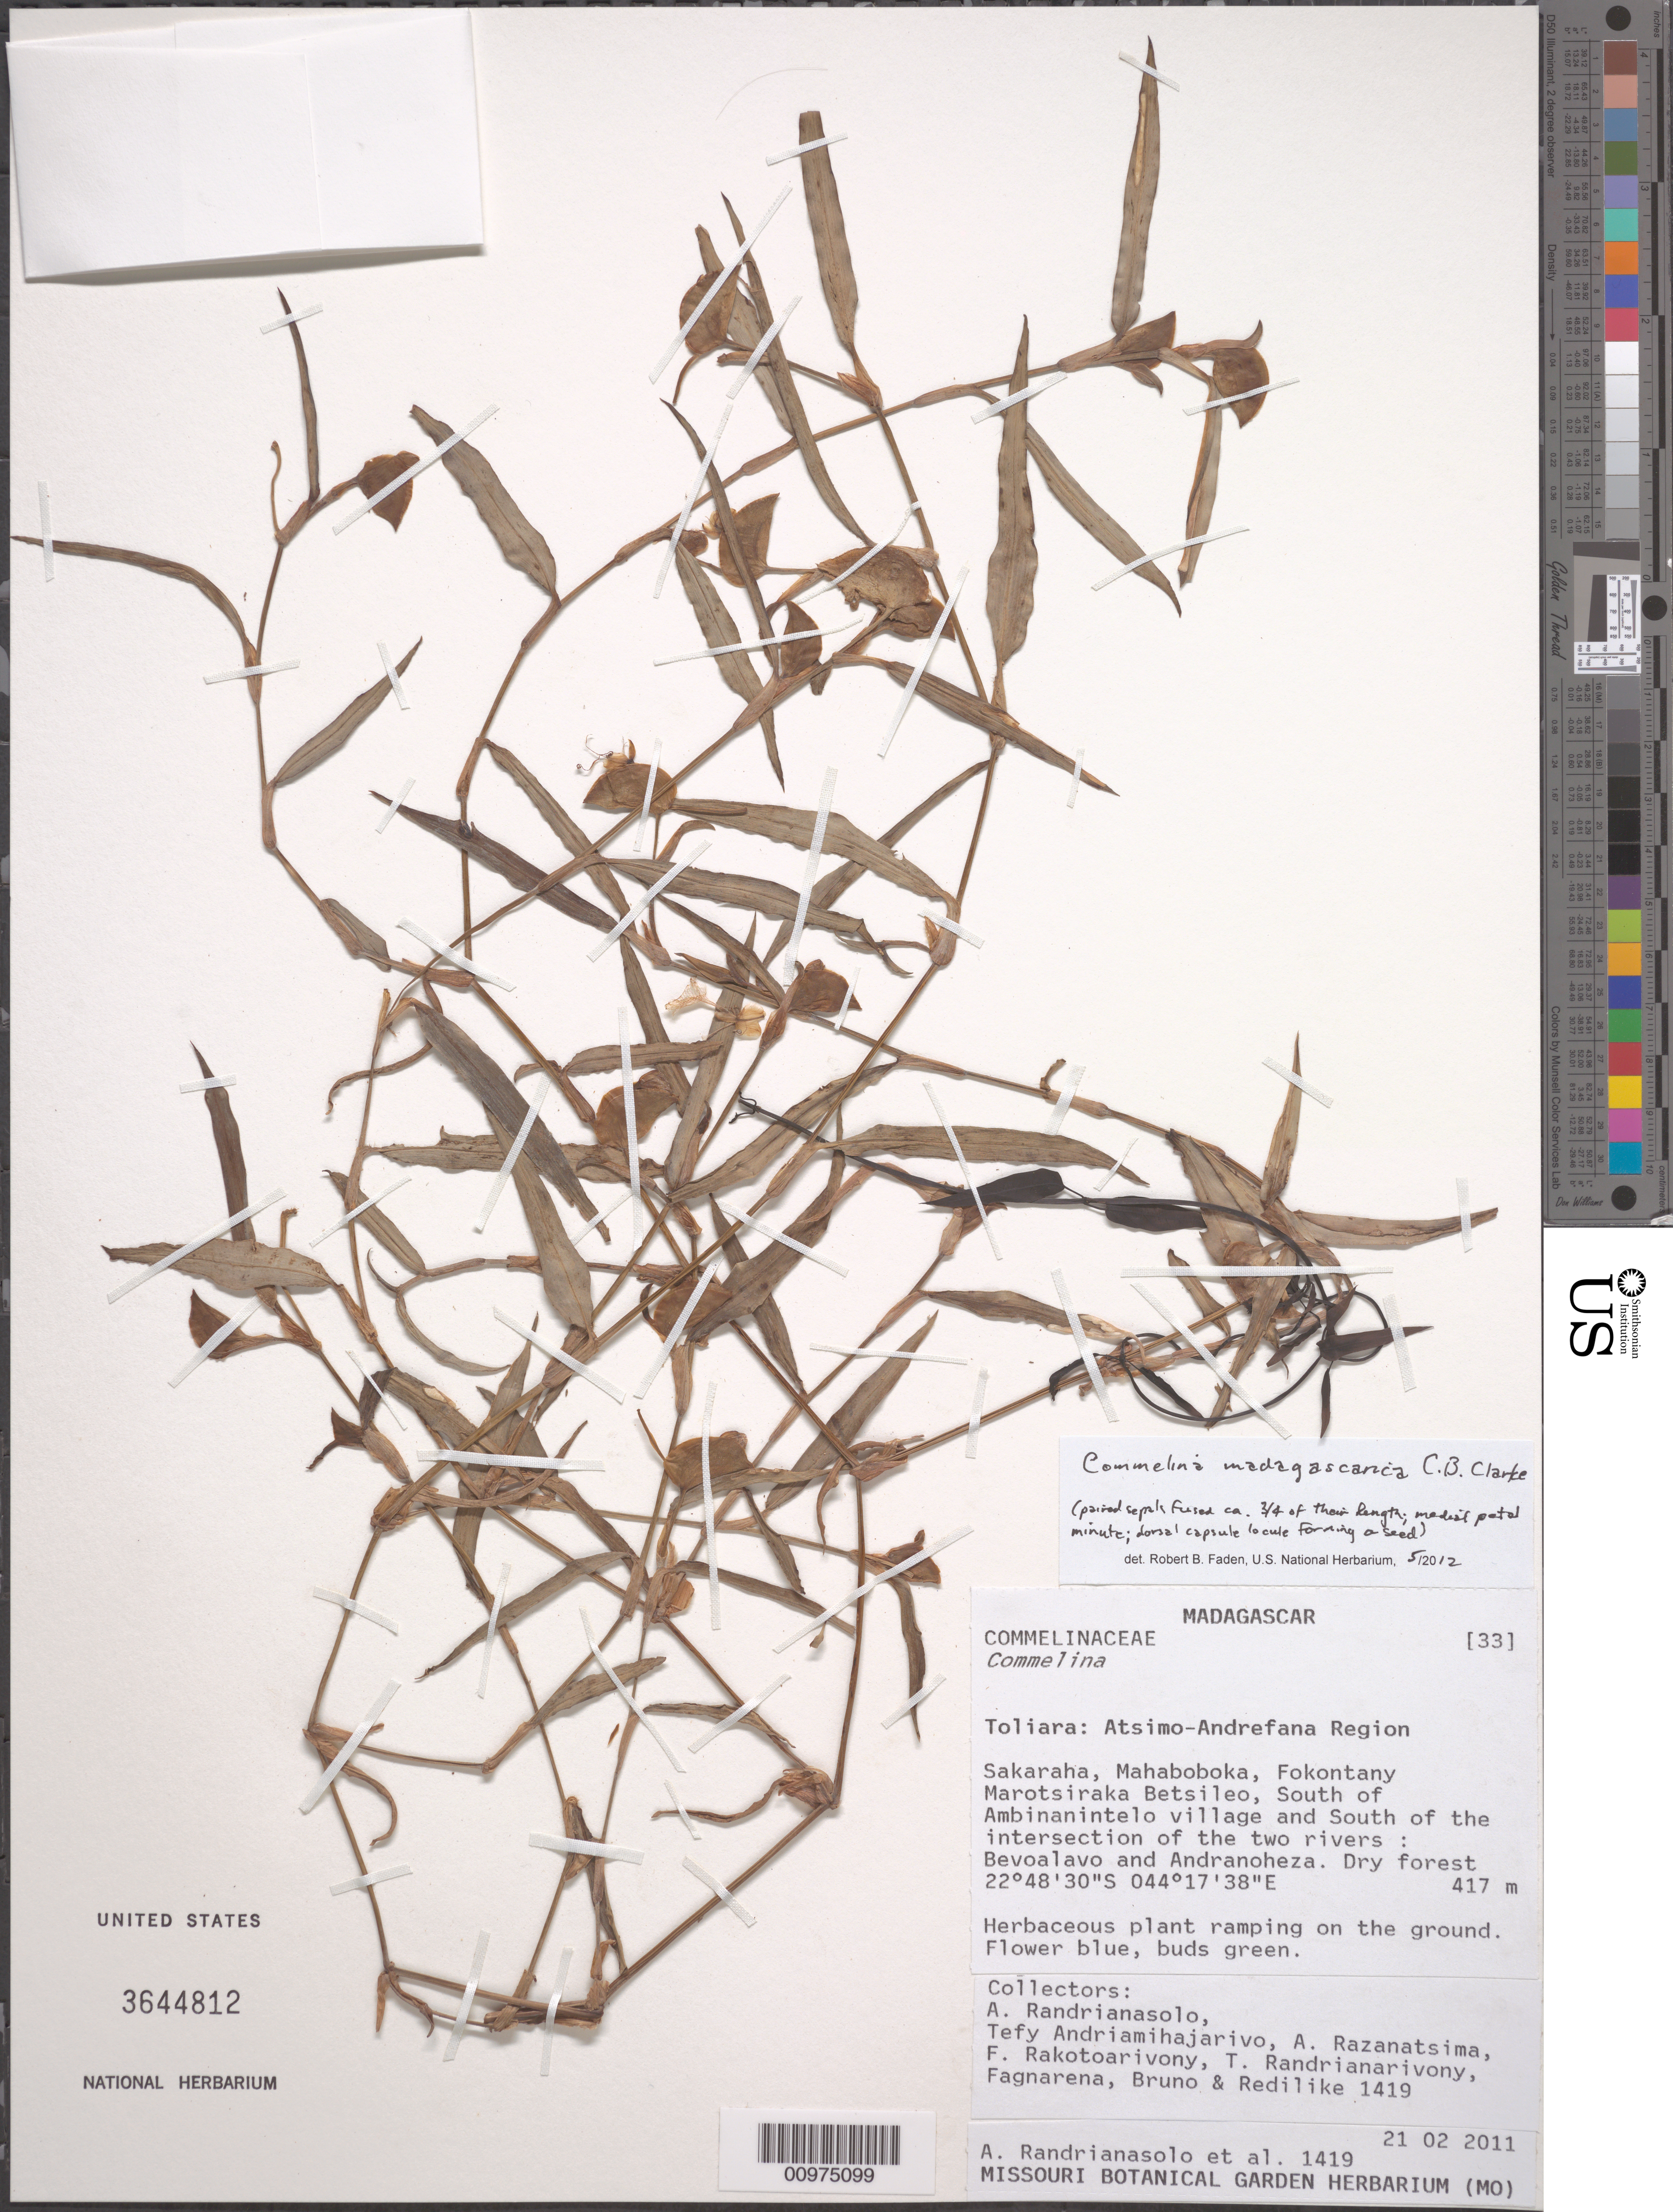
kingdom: Plantae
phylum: Tracheophyta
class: Liliopsida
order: Commelinales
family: Commelinaceae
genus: Commelina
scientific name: Commelina madagascarica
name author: C.B. Clarke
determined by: Faden, Robert B., (US), Smithsonian Institution - National Museum of Natural History (UNITED STATES)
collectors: A. Randrianasolo et al.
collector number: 1419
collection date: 2011-02-21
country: Madagascar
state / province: Atsimo-Andrefana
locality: Atsimo-Andrefana Region. Sakaraha, Mahaboboka, Fodontany Marotsiraka Betsileo, South of Amgbinanintelo village and Soouth of the intersection of the two rivers: Bevoalavo and Andranoheza.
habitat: Dry forest.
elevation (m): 417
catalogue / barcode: US 3644812